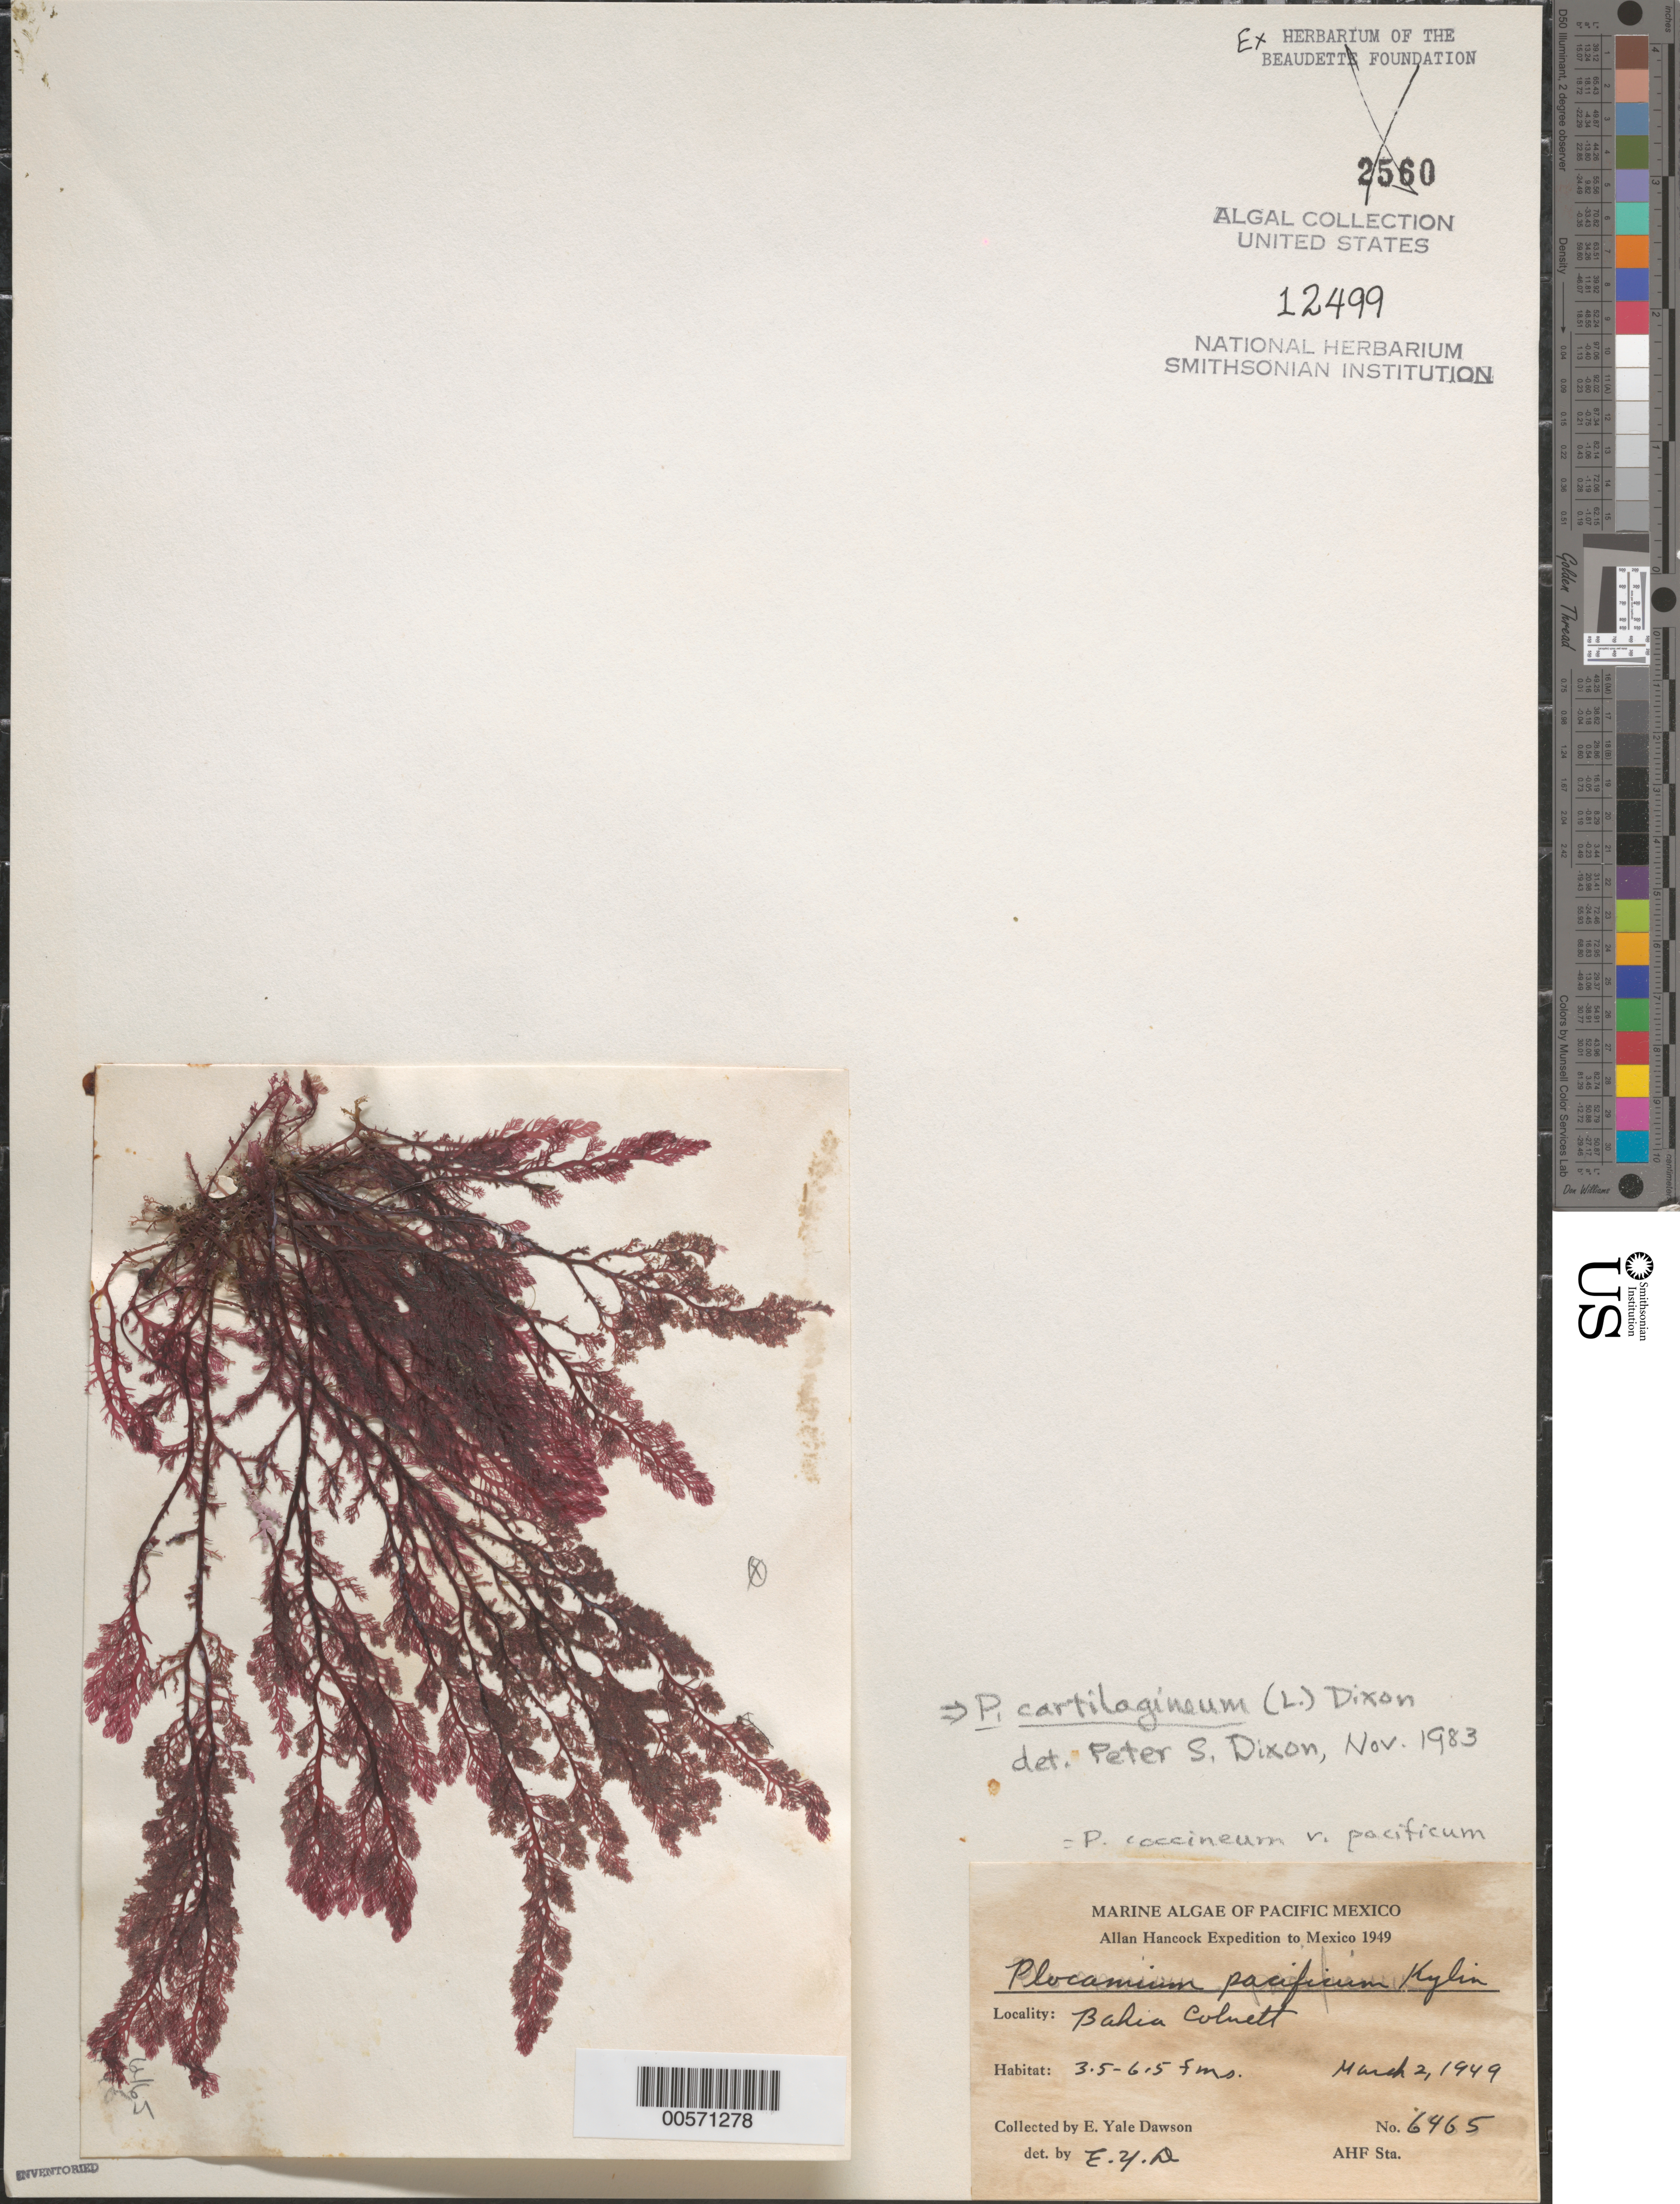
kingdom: Plantae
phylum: Rhodophyta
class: Florideophyceae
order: Plocamiales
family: Plocamiaceae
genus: Plocamium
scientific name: Plocamium cartilagineum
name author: (L.) P.S. Dixon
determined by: Dixon, P. S.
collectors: E. Y. Dawson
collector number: EYD 6465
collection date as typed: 02 Mar 1949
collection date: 1949-03-02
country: Mexico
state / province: Baja California Norte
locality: Bahia Colnett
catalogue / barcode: US 12499